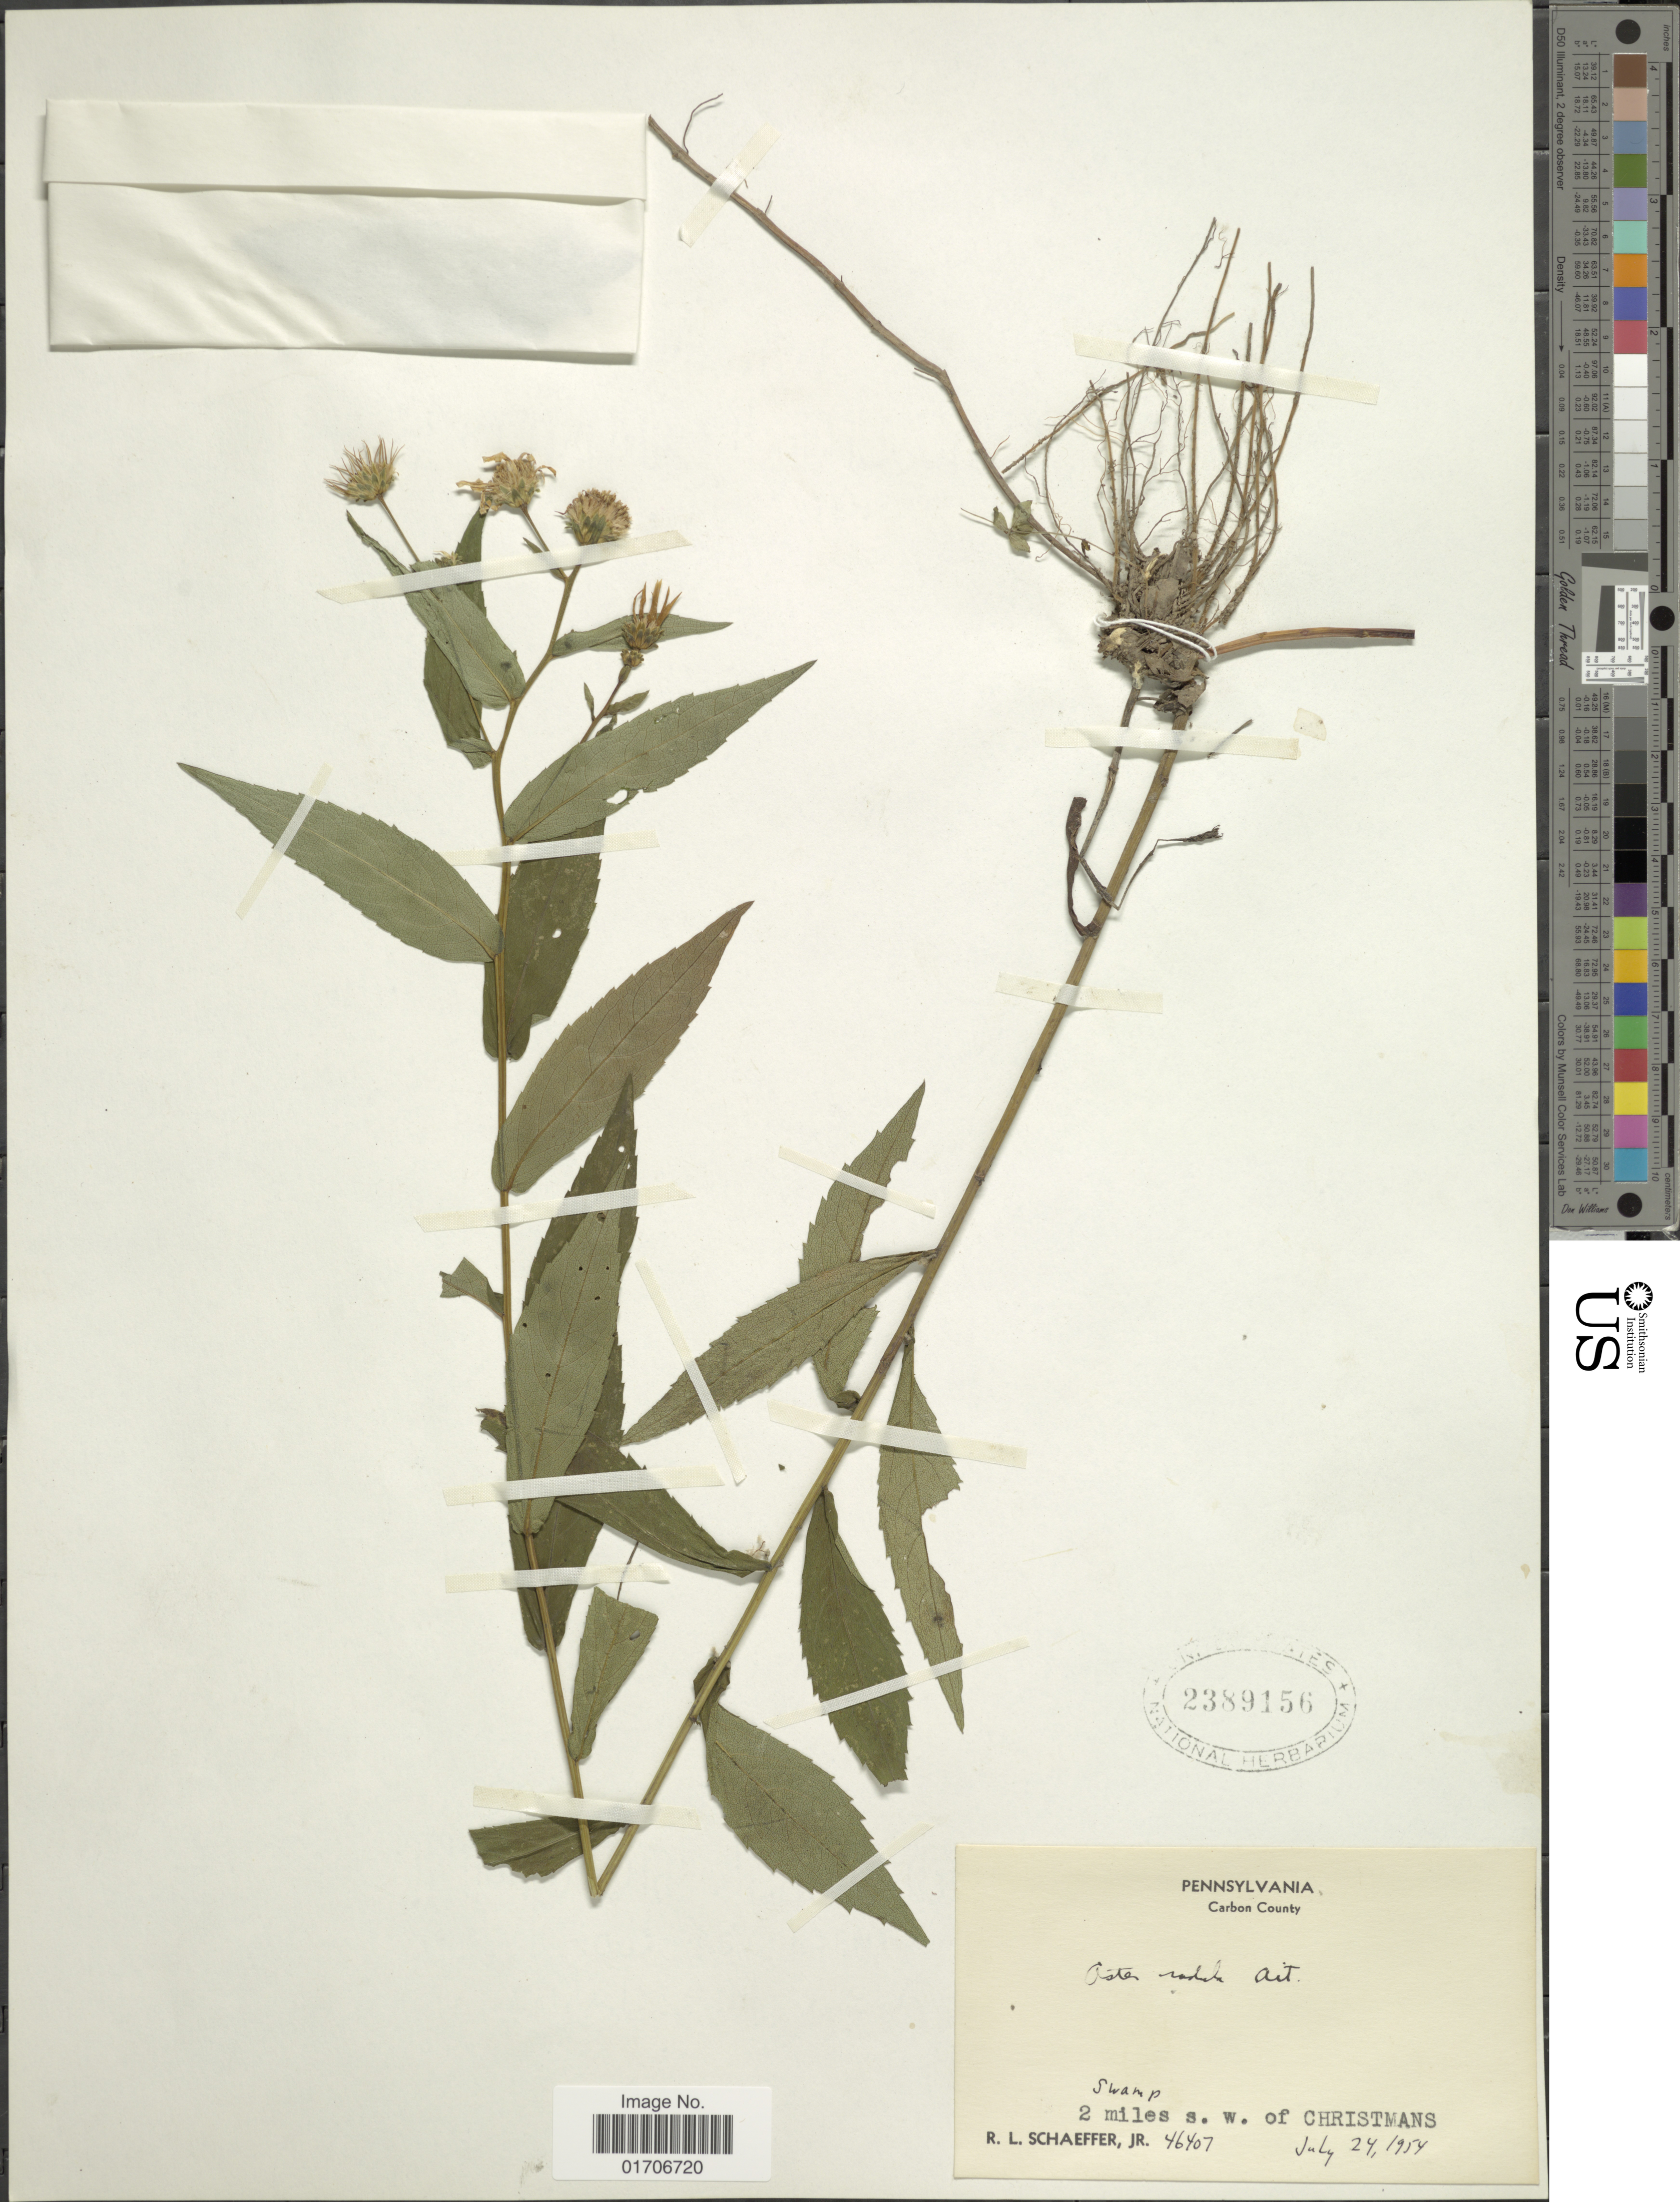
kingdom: Plantae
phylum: Tracheophyta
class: Magnoliopsida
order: Asterales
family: Asteraceae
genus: Eurybia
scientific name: Eurybia radula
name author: (Aiton) G.L. Nesom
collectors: R. L. Schaeffer Jr.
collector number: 46407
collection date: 1954-07-24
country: United States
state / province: Pennsylvania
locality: Carbon County. 2 miles s.w. of Christmas.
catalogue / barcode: US 2389156